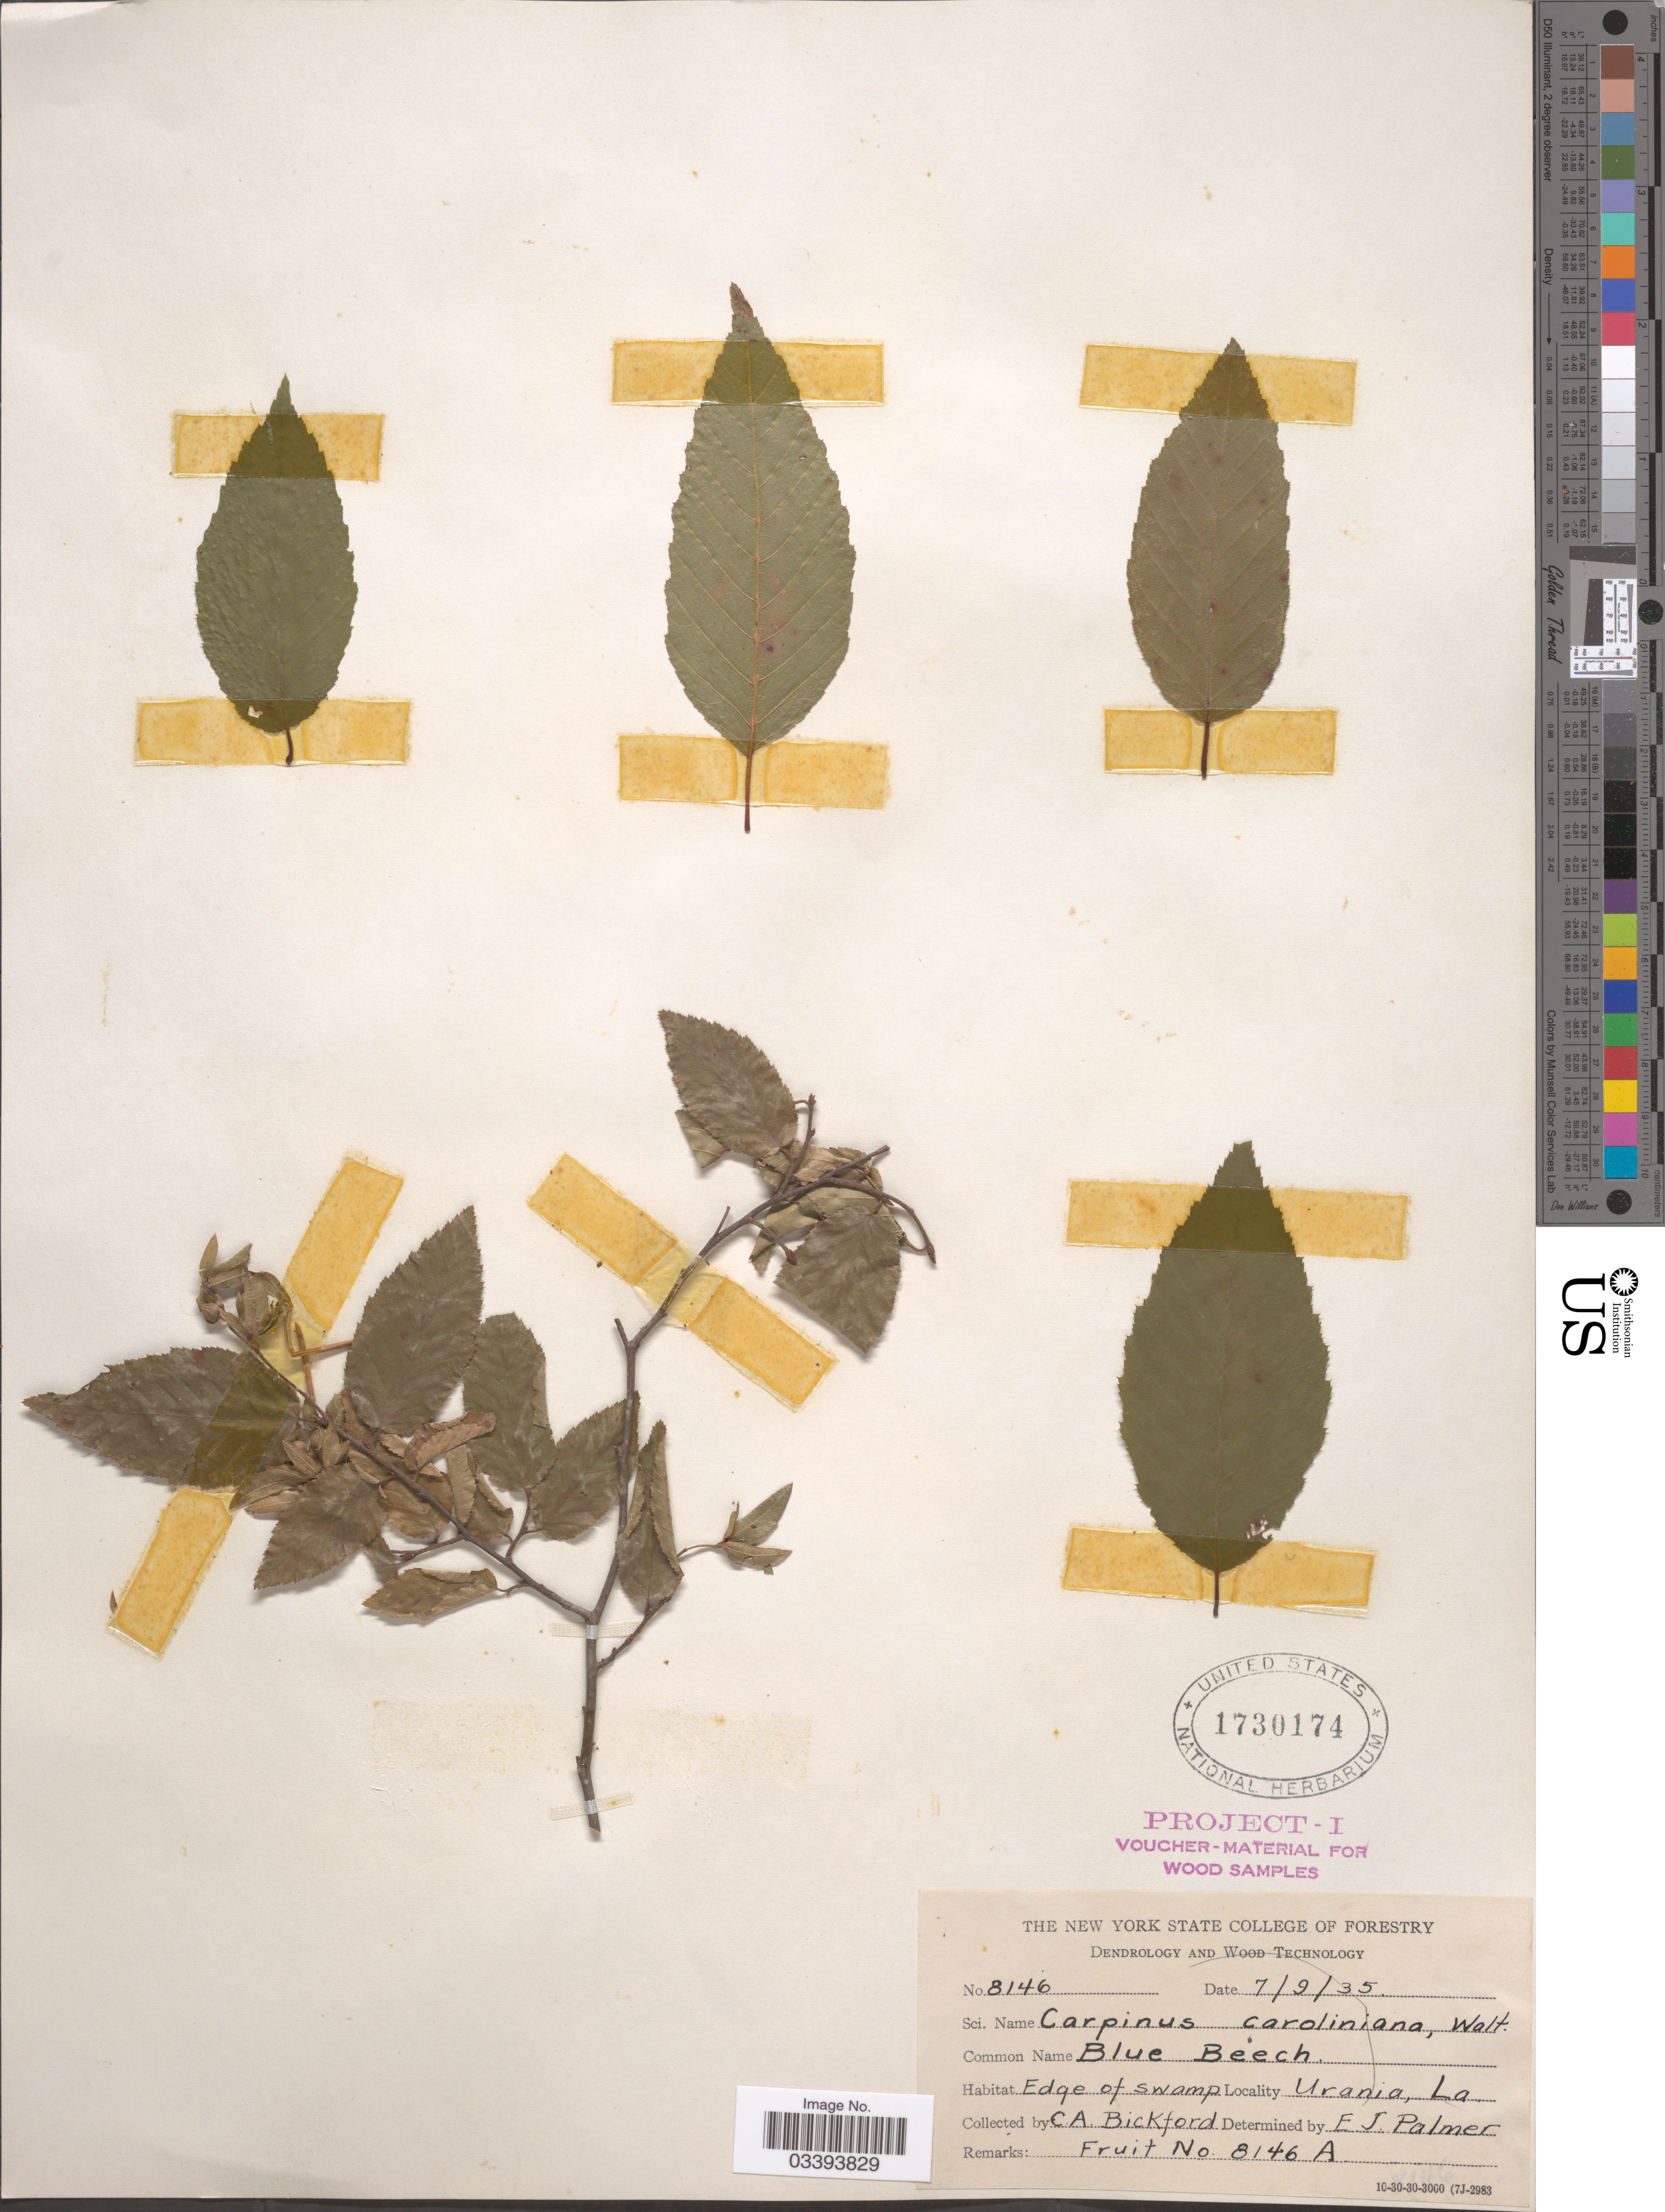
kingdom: Plantae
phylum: Tracheophyta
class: Magnoliopsida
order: Fagales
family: Betulaceae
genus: Carpinus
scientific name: Carpinus caroliniana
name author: Walter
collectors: C. Bickford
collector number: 8146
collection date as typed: Transcribed d/m/y: 9/7/35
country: United States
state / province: Louisiana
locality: Urania.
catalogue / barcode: US 1730174